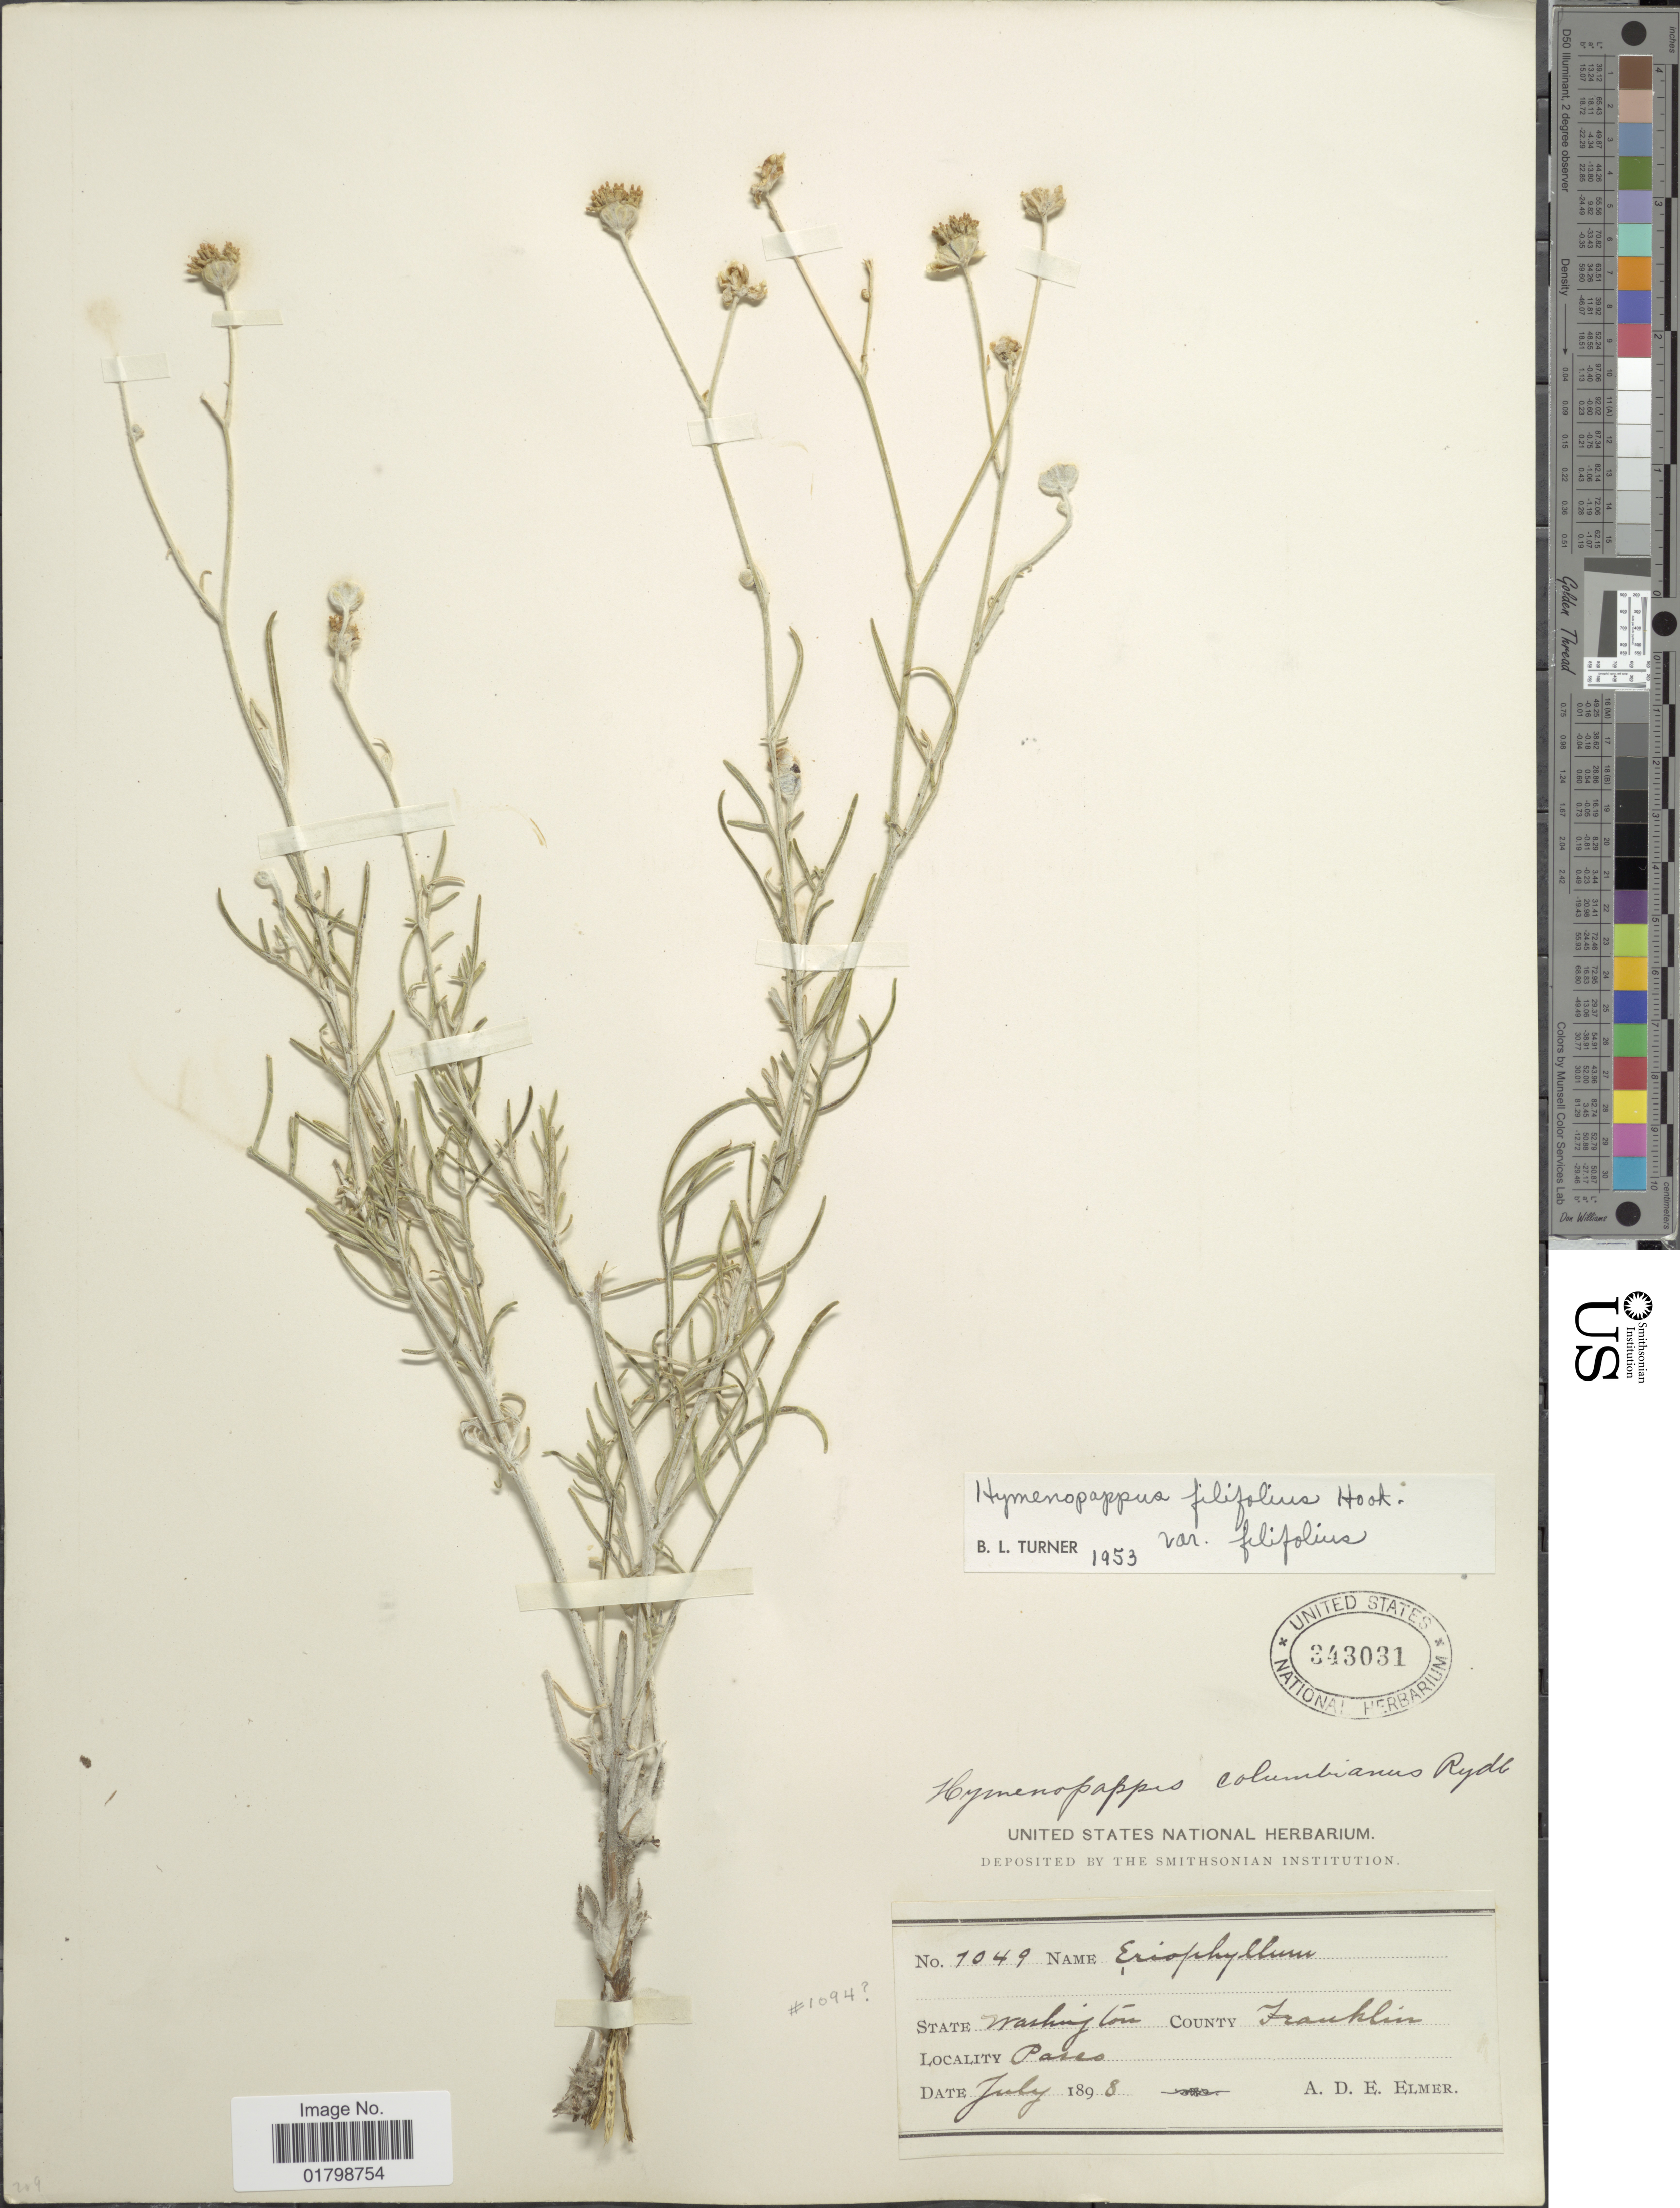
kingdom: Plantae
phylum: Tracheophyta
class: Magnoliopsida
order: Asterales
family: Asteraceae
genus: Hymenopappus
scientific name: Hymenopappus filifolius var. filifolius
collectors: A. D. E. Elmer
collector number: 1049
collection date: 1898-07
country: United States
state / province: Washington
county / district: Franklin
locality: County Franklin, Paseo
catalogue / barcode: US 343031